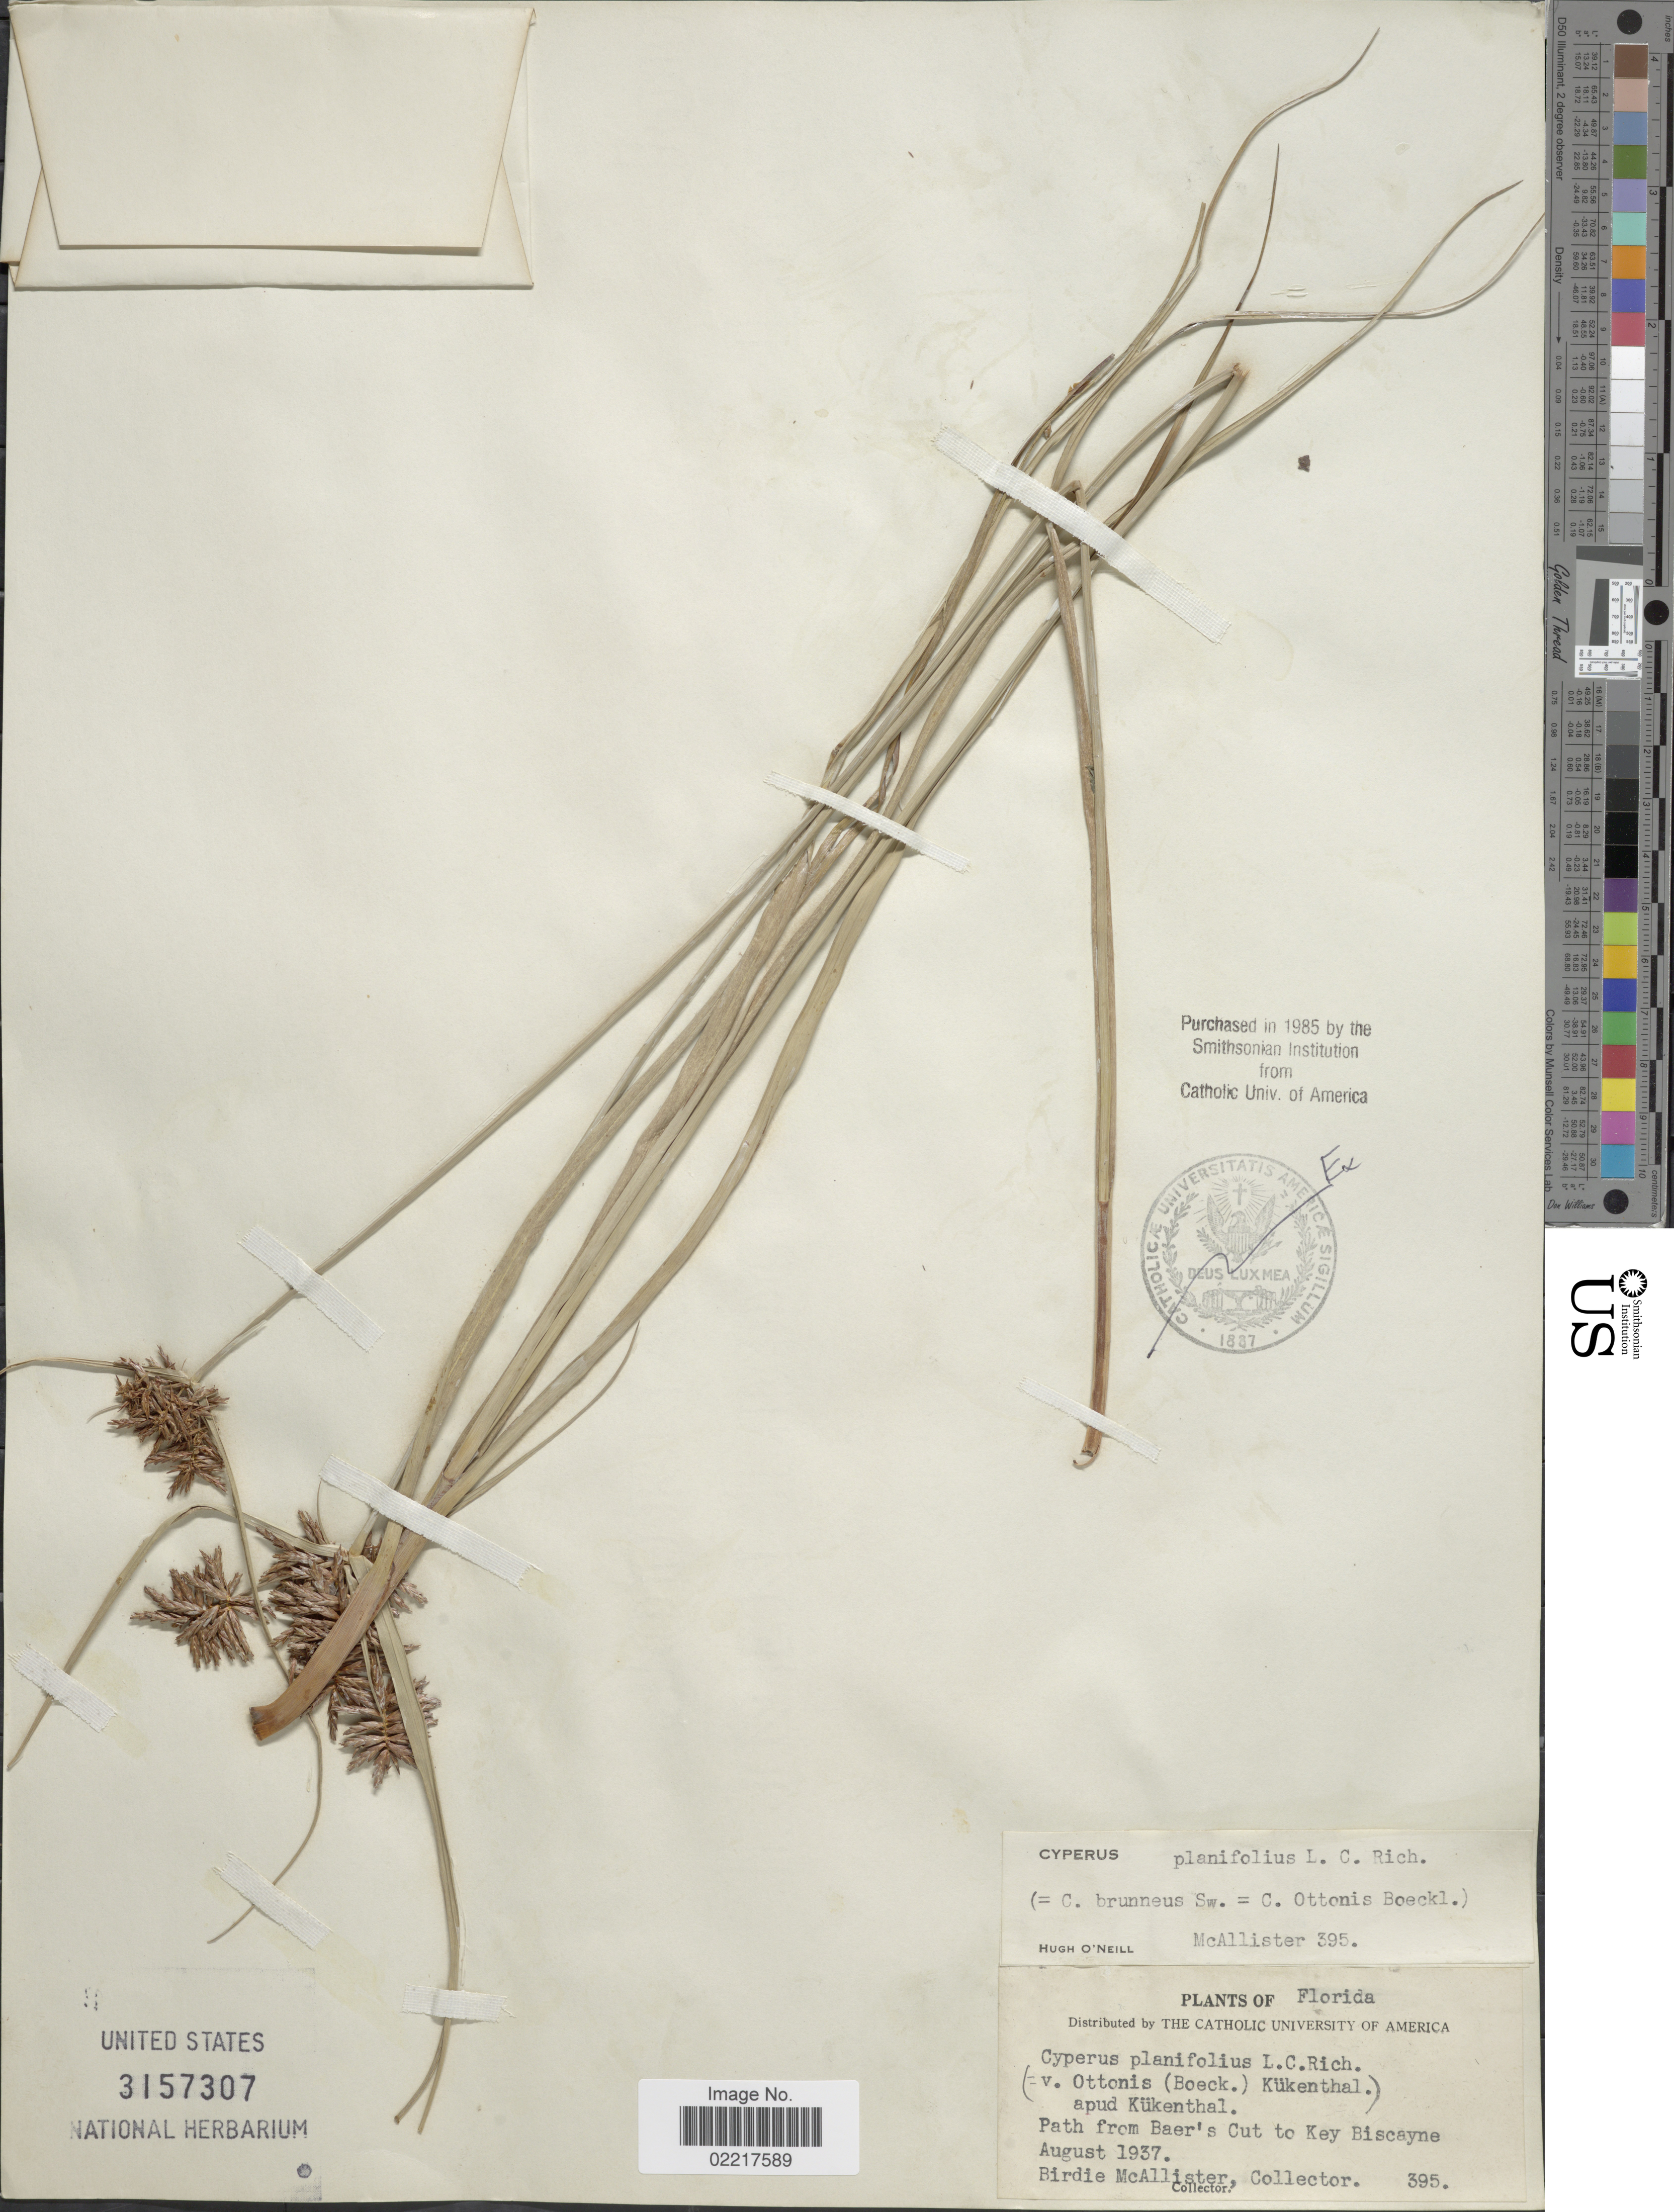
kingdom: Plantae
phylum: Tracheophyta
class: Liliopsida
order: Poales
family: Cyperaceae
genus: Cyperus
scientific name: Cyperus planifolius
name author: Rich.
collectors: B. McAllister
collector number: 395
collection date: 1937-08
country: United States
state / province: Florida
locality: Path from Baer's Cut Biscayne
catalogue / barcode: US 3157307